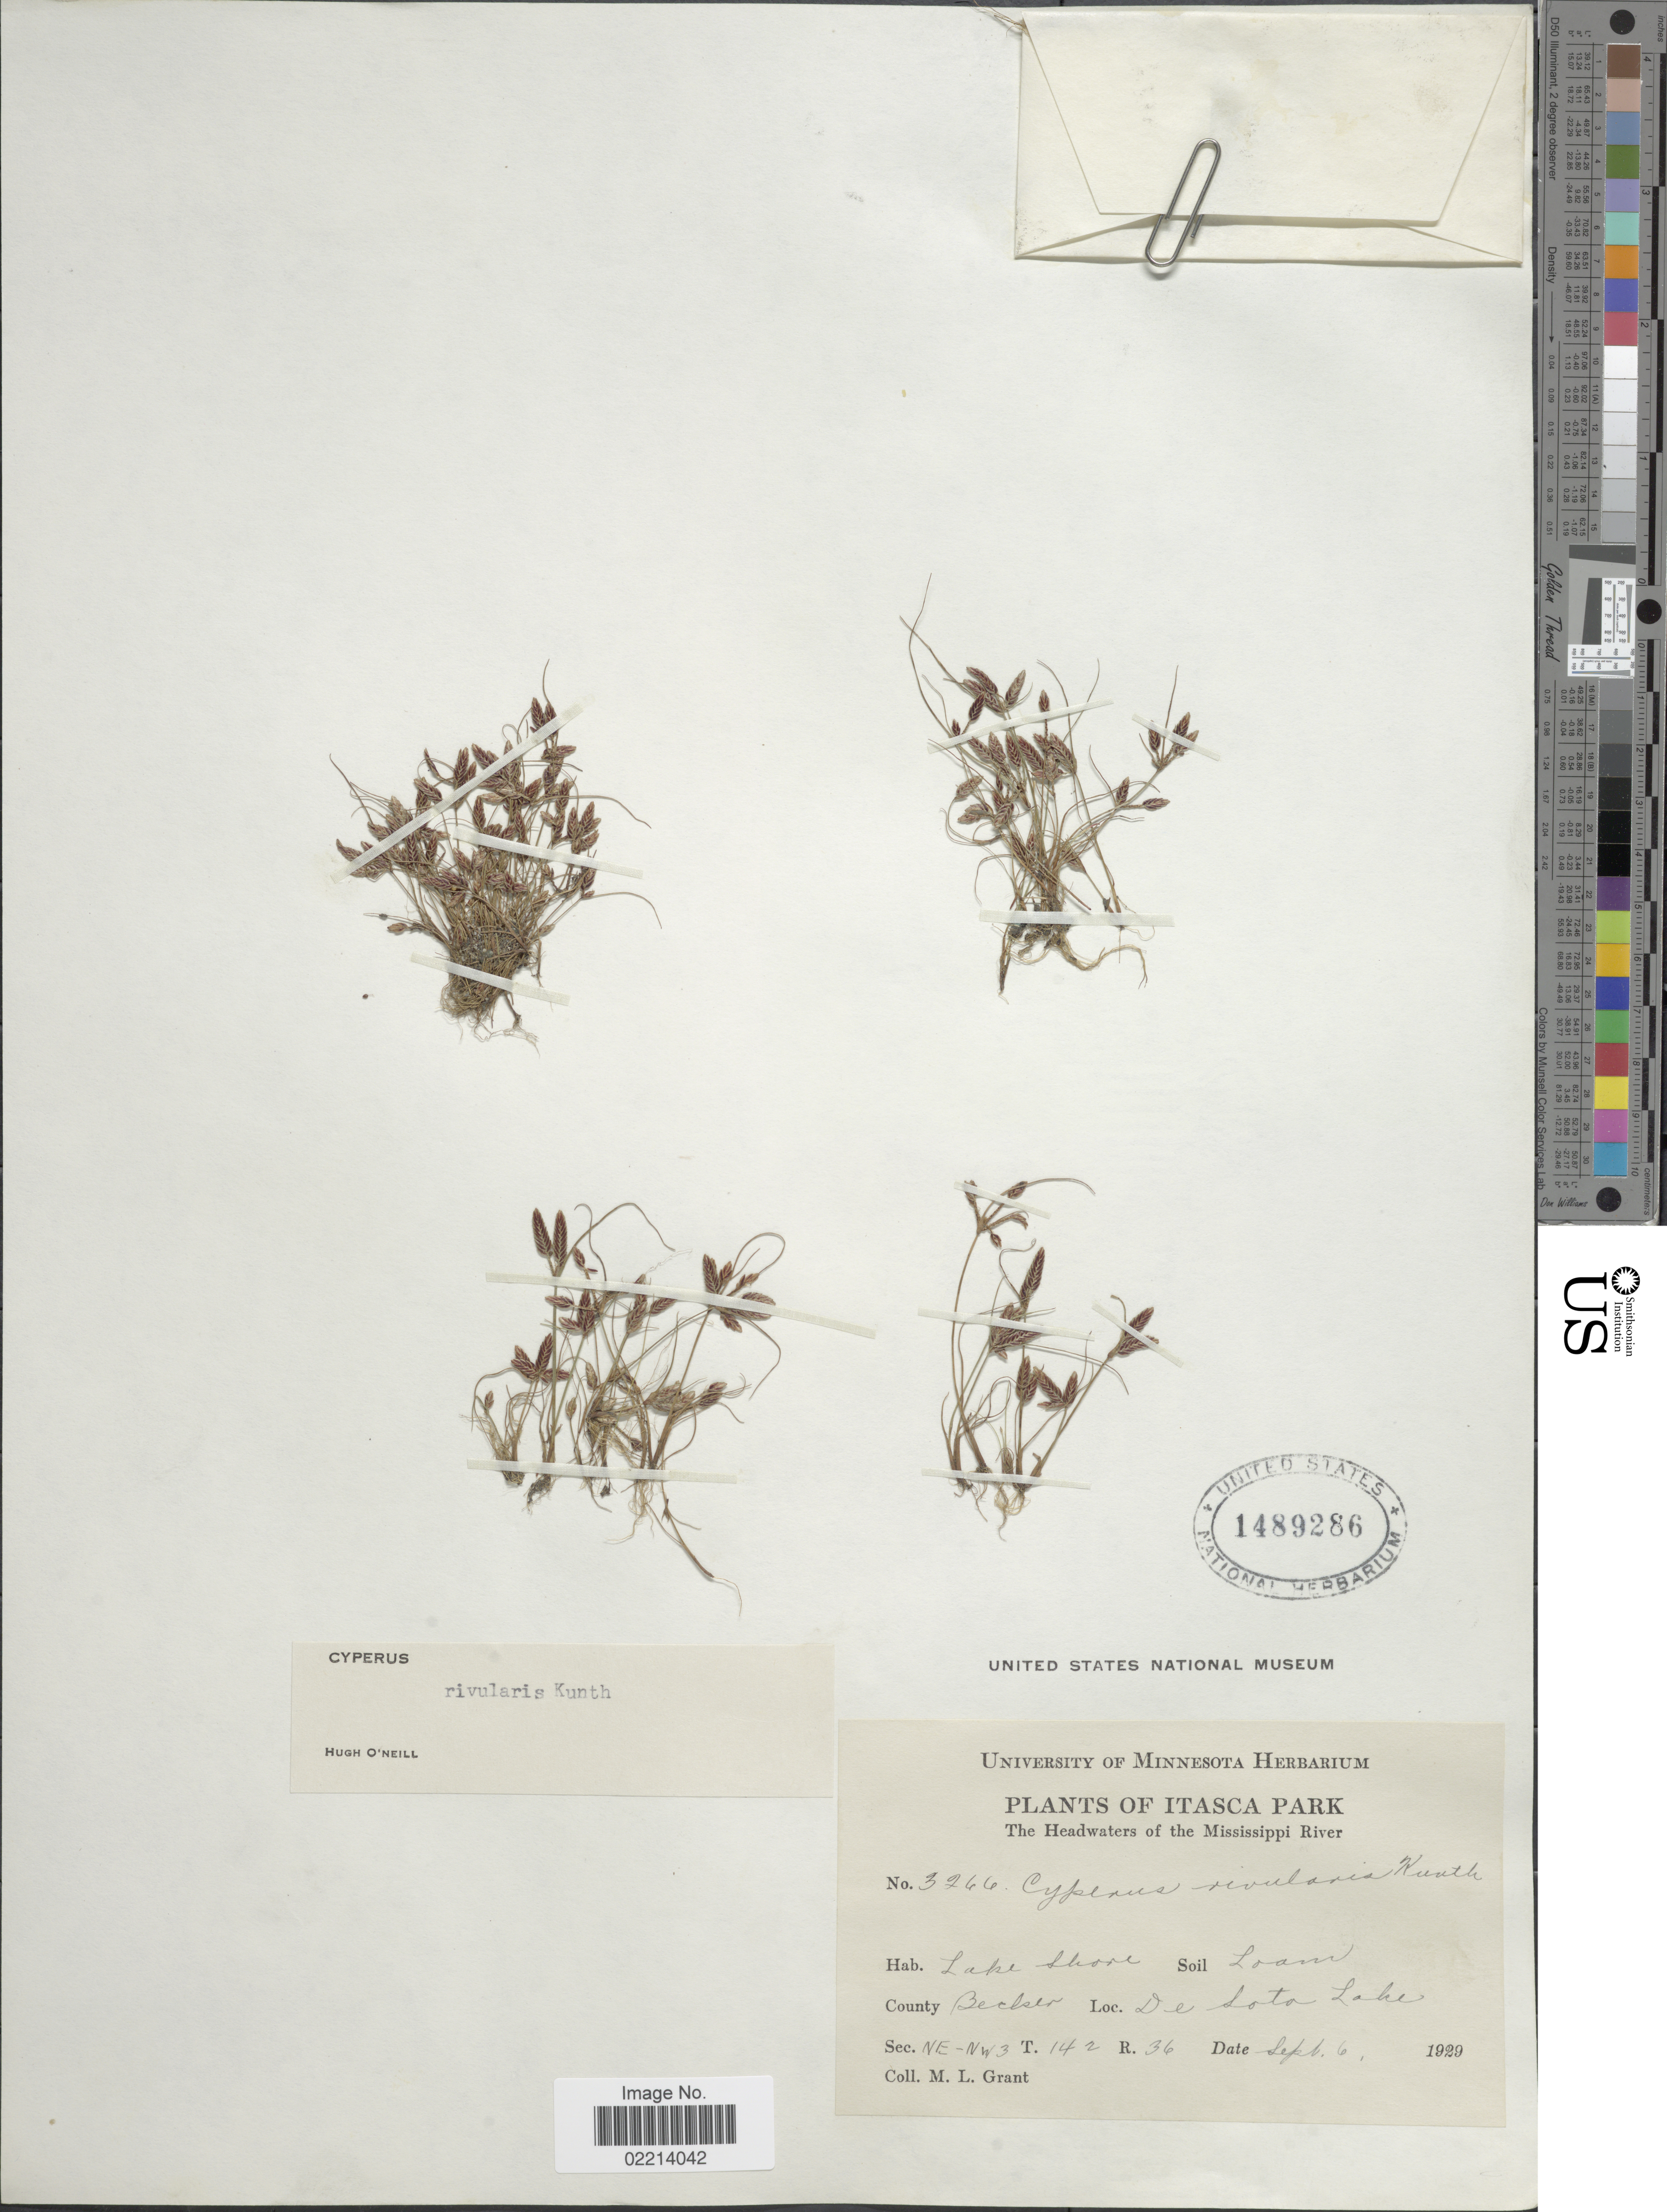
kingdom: Plantae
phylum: Tracheophyta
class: Liliopsida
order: Poales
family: Cyperaceae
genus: Cyperus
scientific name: Cyperus bipartitus Torr.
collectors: M. L. Grant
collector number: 3266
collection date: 1929-09-06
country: United States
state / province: Minnesota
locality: Itasca Park. The Headwaters of the Mississippi River. Lake Shore. County Becker. De Sota Lake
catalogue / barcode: US 1489286